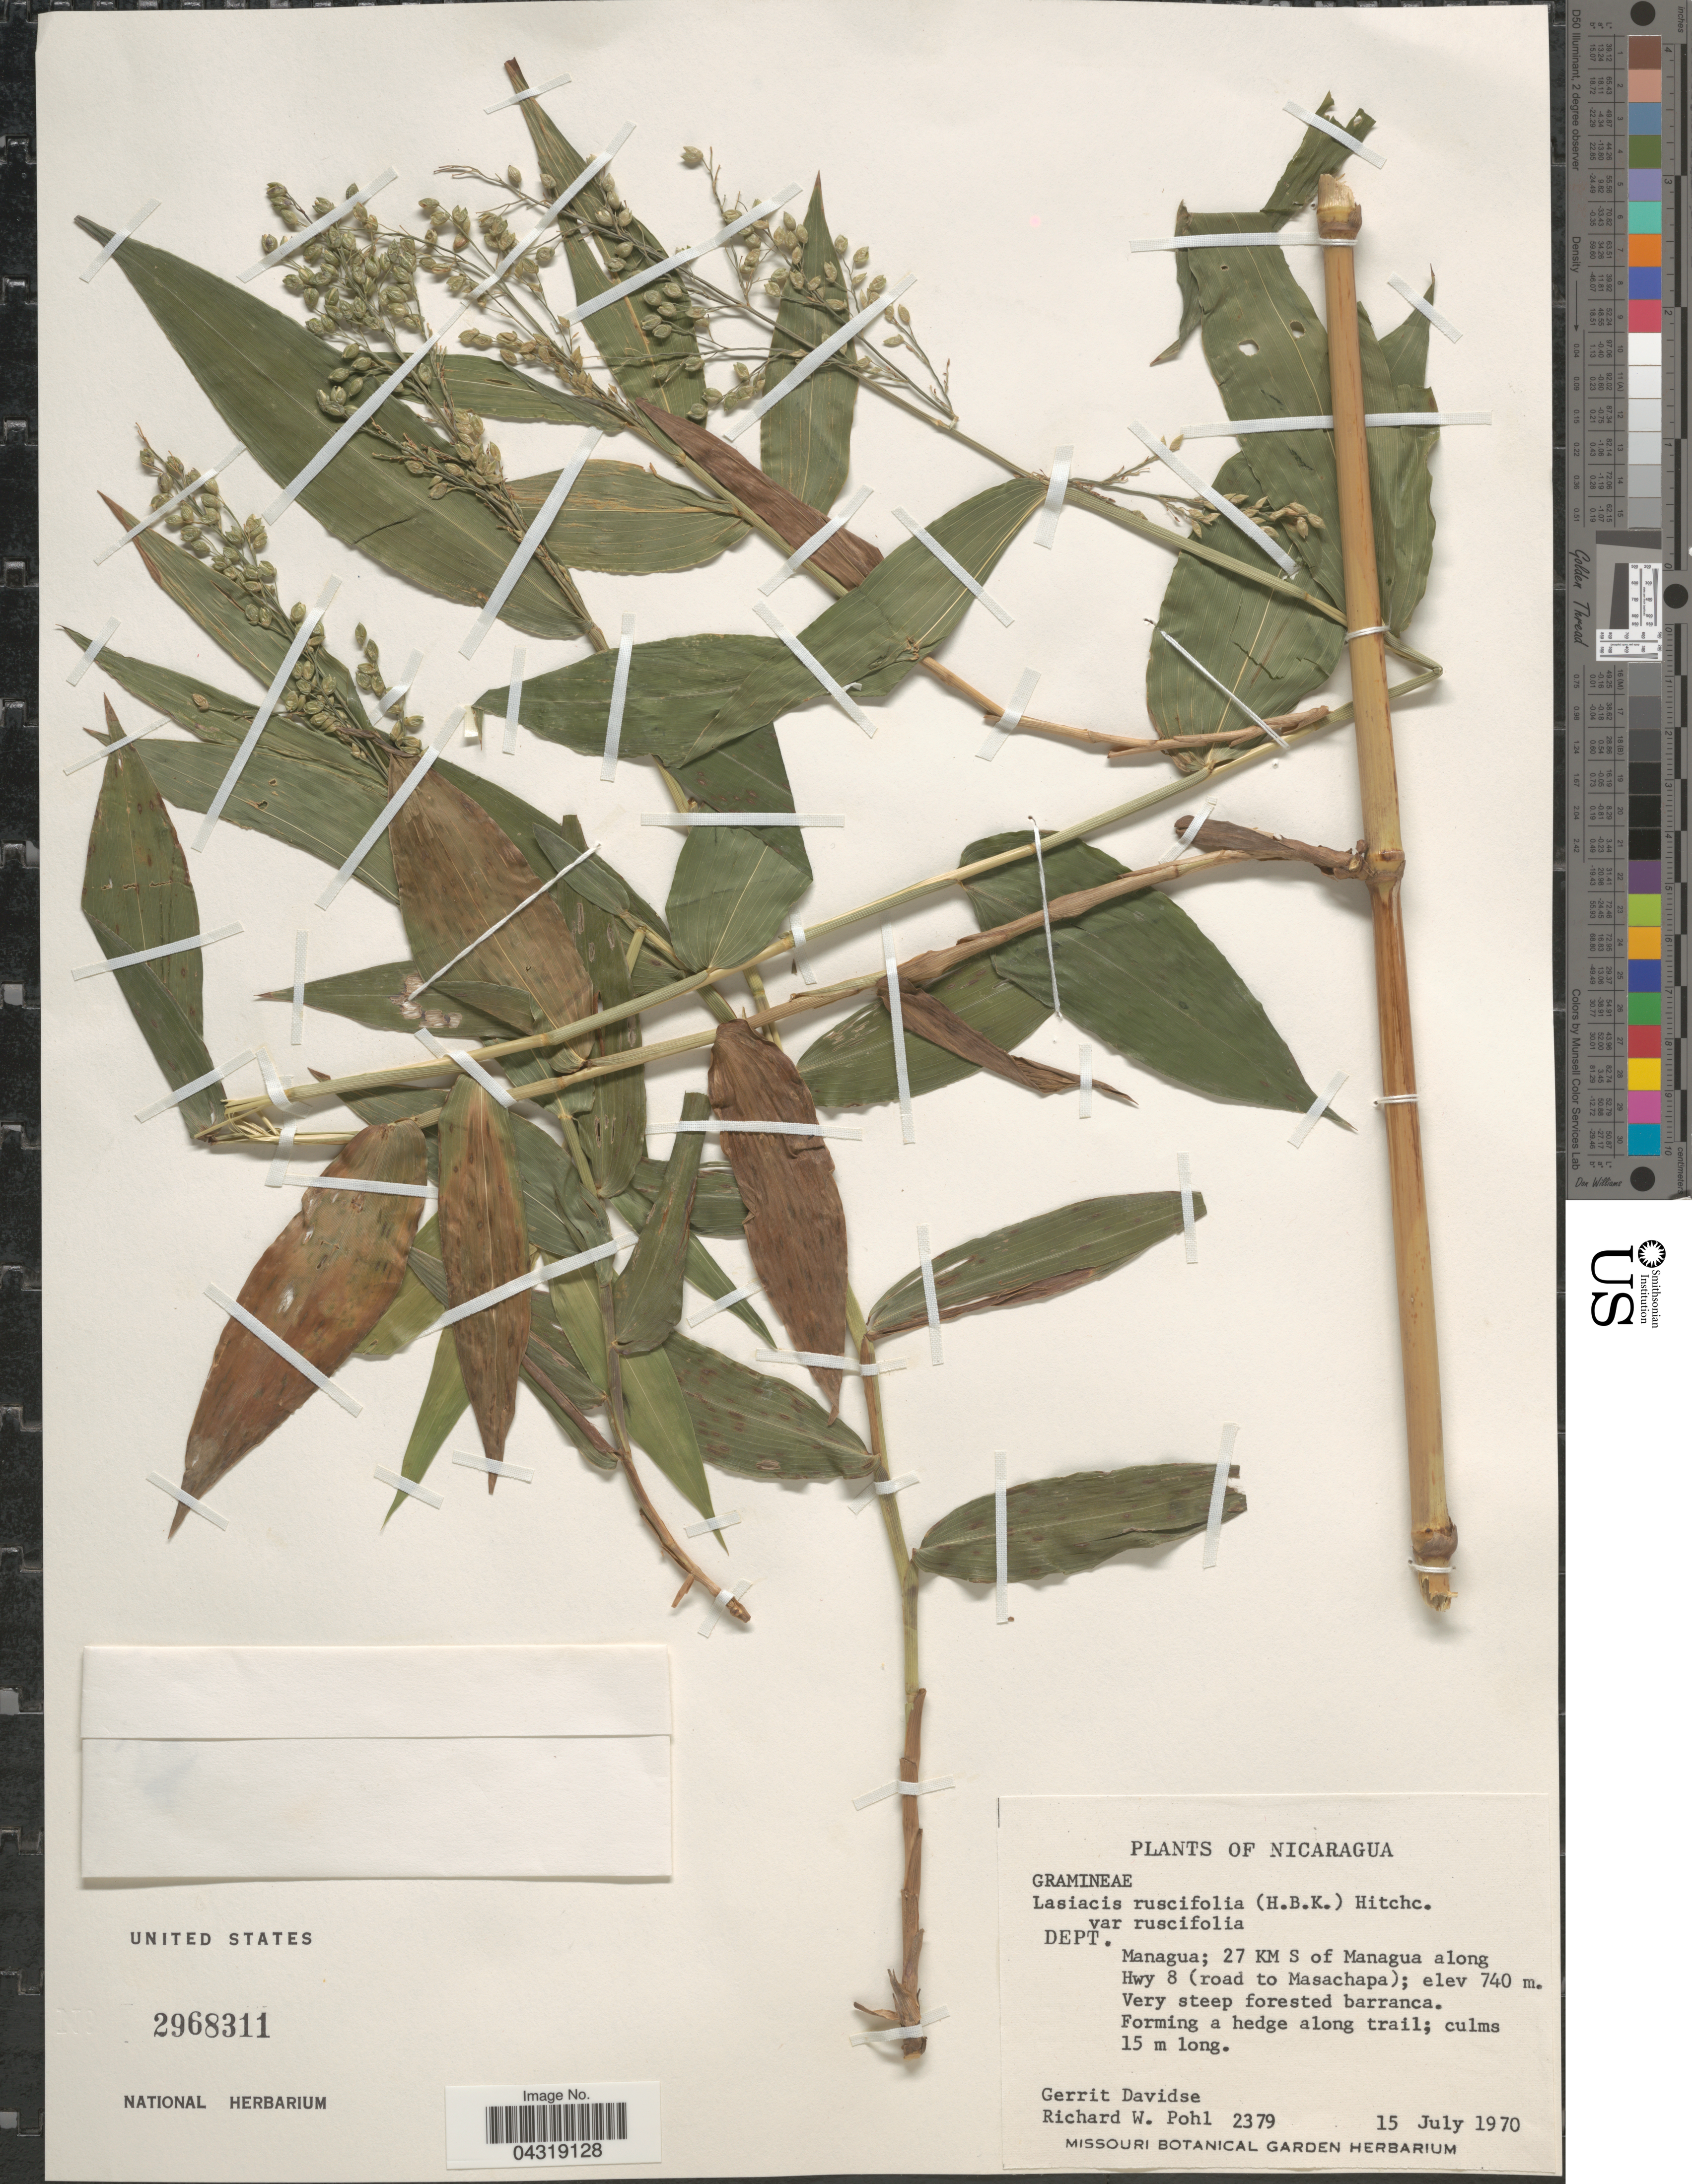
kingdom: Plantae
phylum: Tracheophyta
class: Liliopsida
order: Poales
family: Poaceae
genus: Lasiacis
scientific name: Lasiacis ruscifolia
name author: (Kunth) Hitchc.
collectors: G. Davidse & R. W. Pohl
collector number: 2379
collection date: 1970-07-15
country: Nicaragua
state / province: Managua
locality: Dept. Managua; 27 KM S of Managua along Hwy 8 (road to Masachapa).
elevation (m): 740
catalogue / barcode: US 2968311